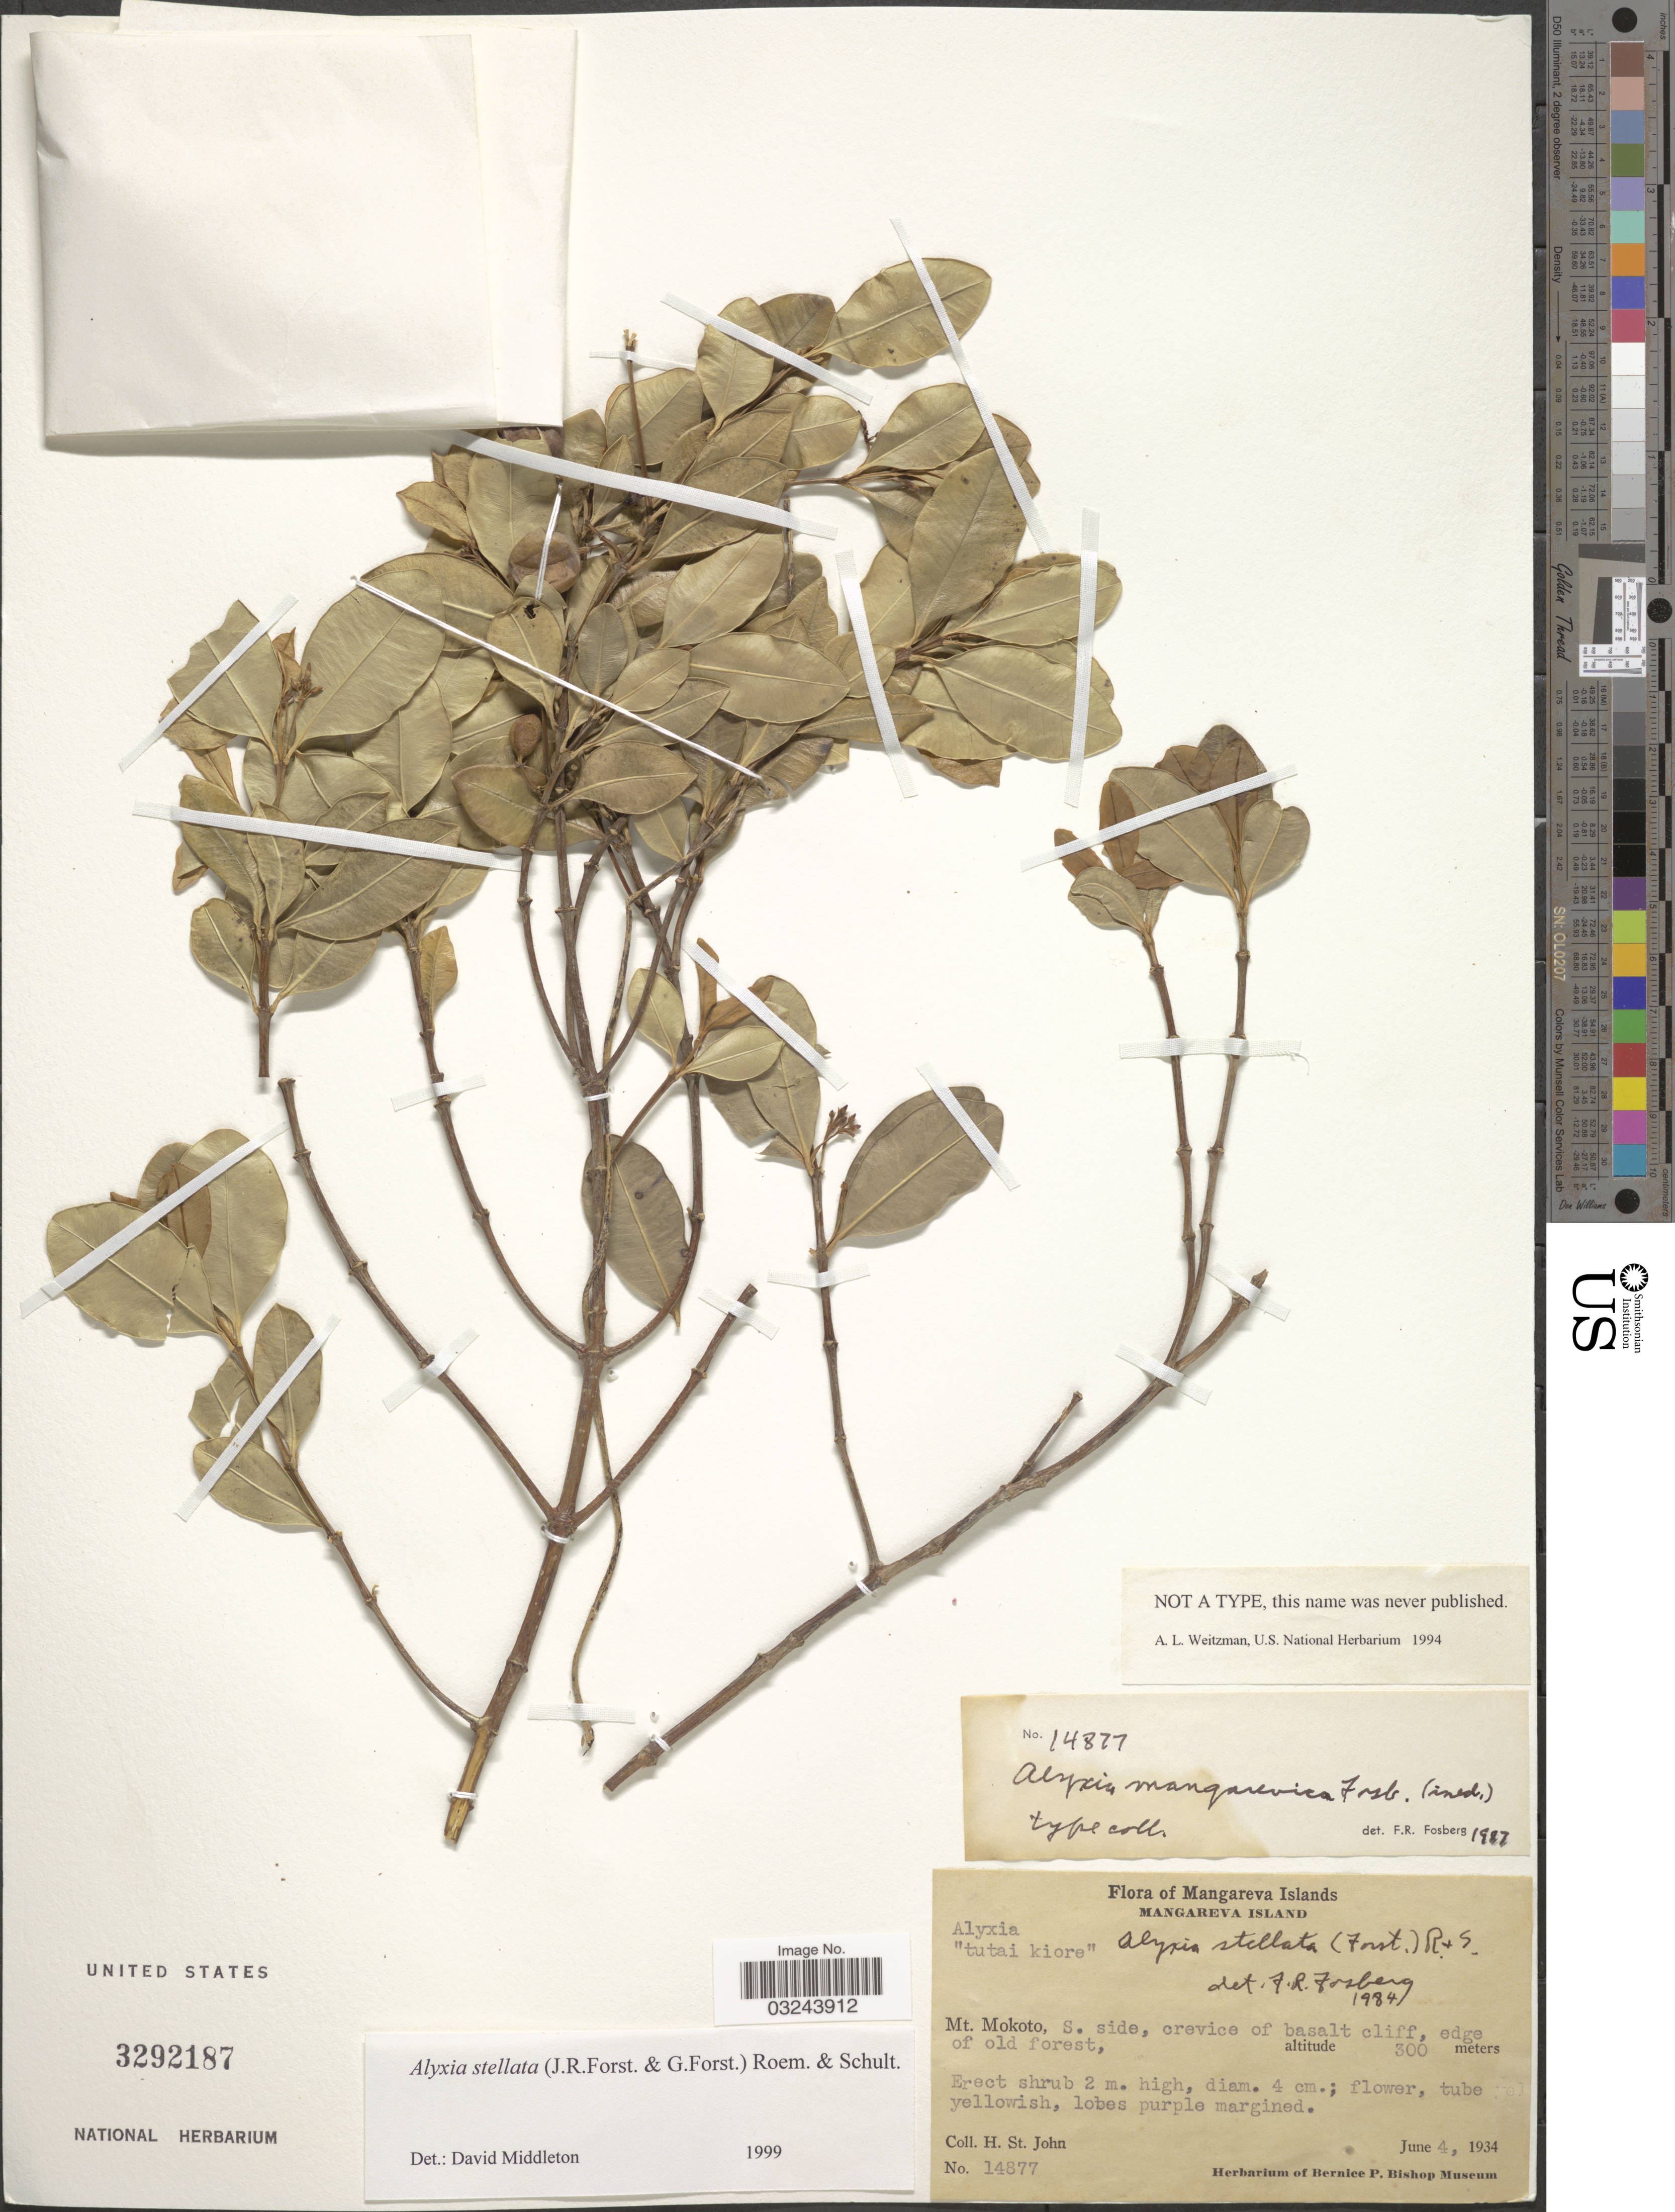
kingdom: Plantae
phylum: Tracheophyta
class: Magnoliopsida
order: Gentianales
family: Apocynaceae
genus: Alyxia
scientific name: Alyxia stellata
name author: (J.R. Forst. & G. Forst.) Roem. & Schult.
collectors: H. St. John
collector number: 14877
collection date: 1934-06-04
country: French Polynesia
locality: Mangareva Islands, Mangareva Island. Mt. Mokoto, S. side.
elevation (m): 300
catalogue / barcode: US 3292187